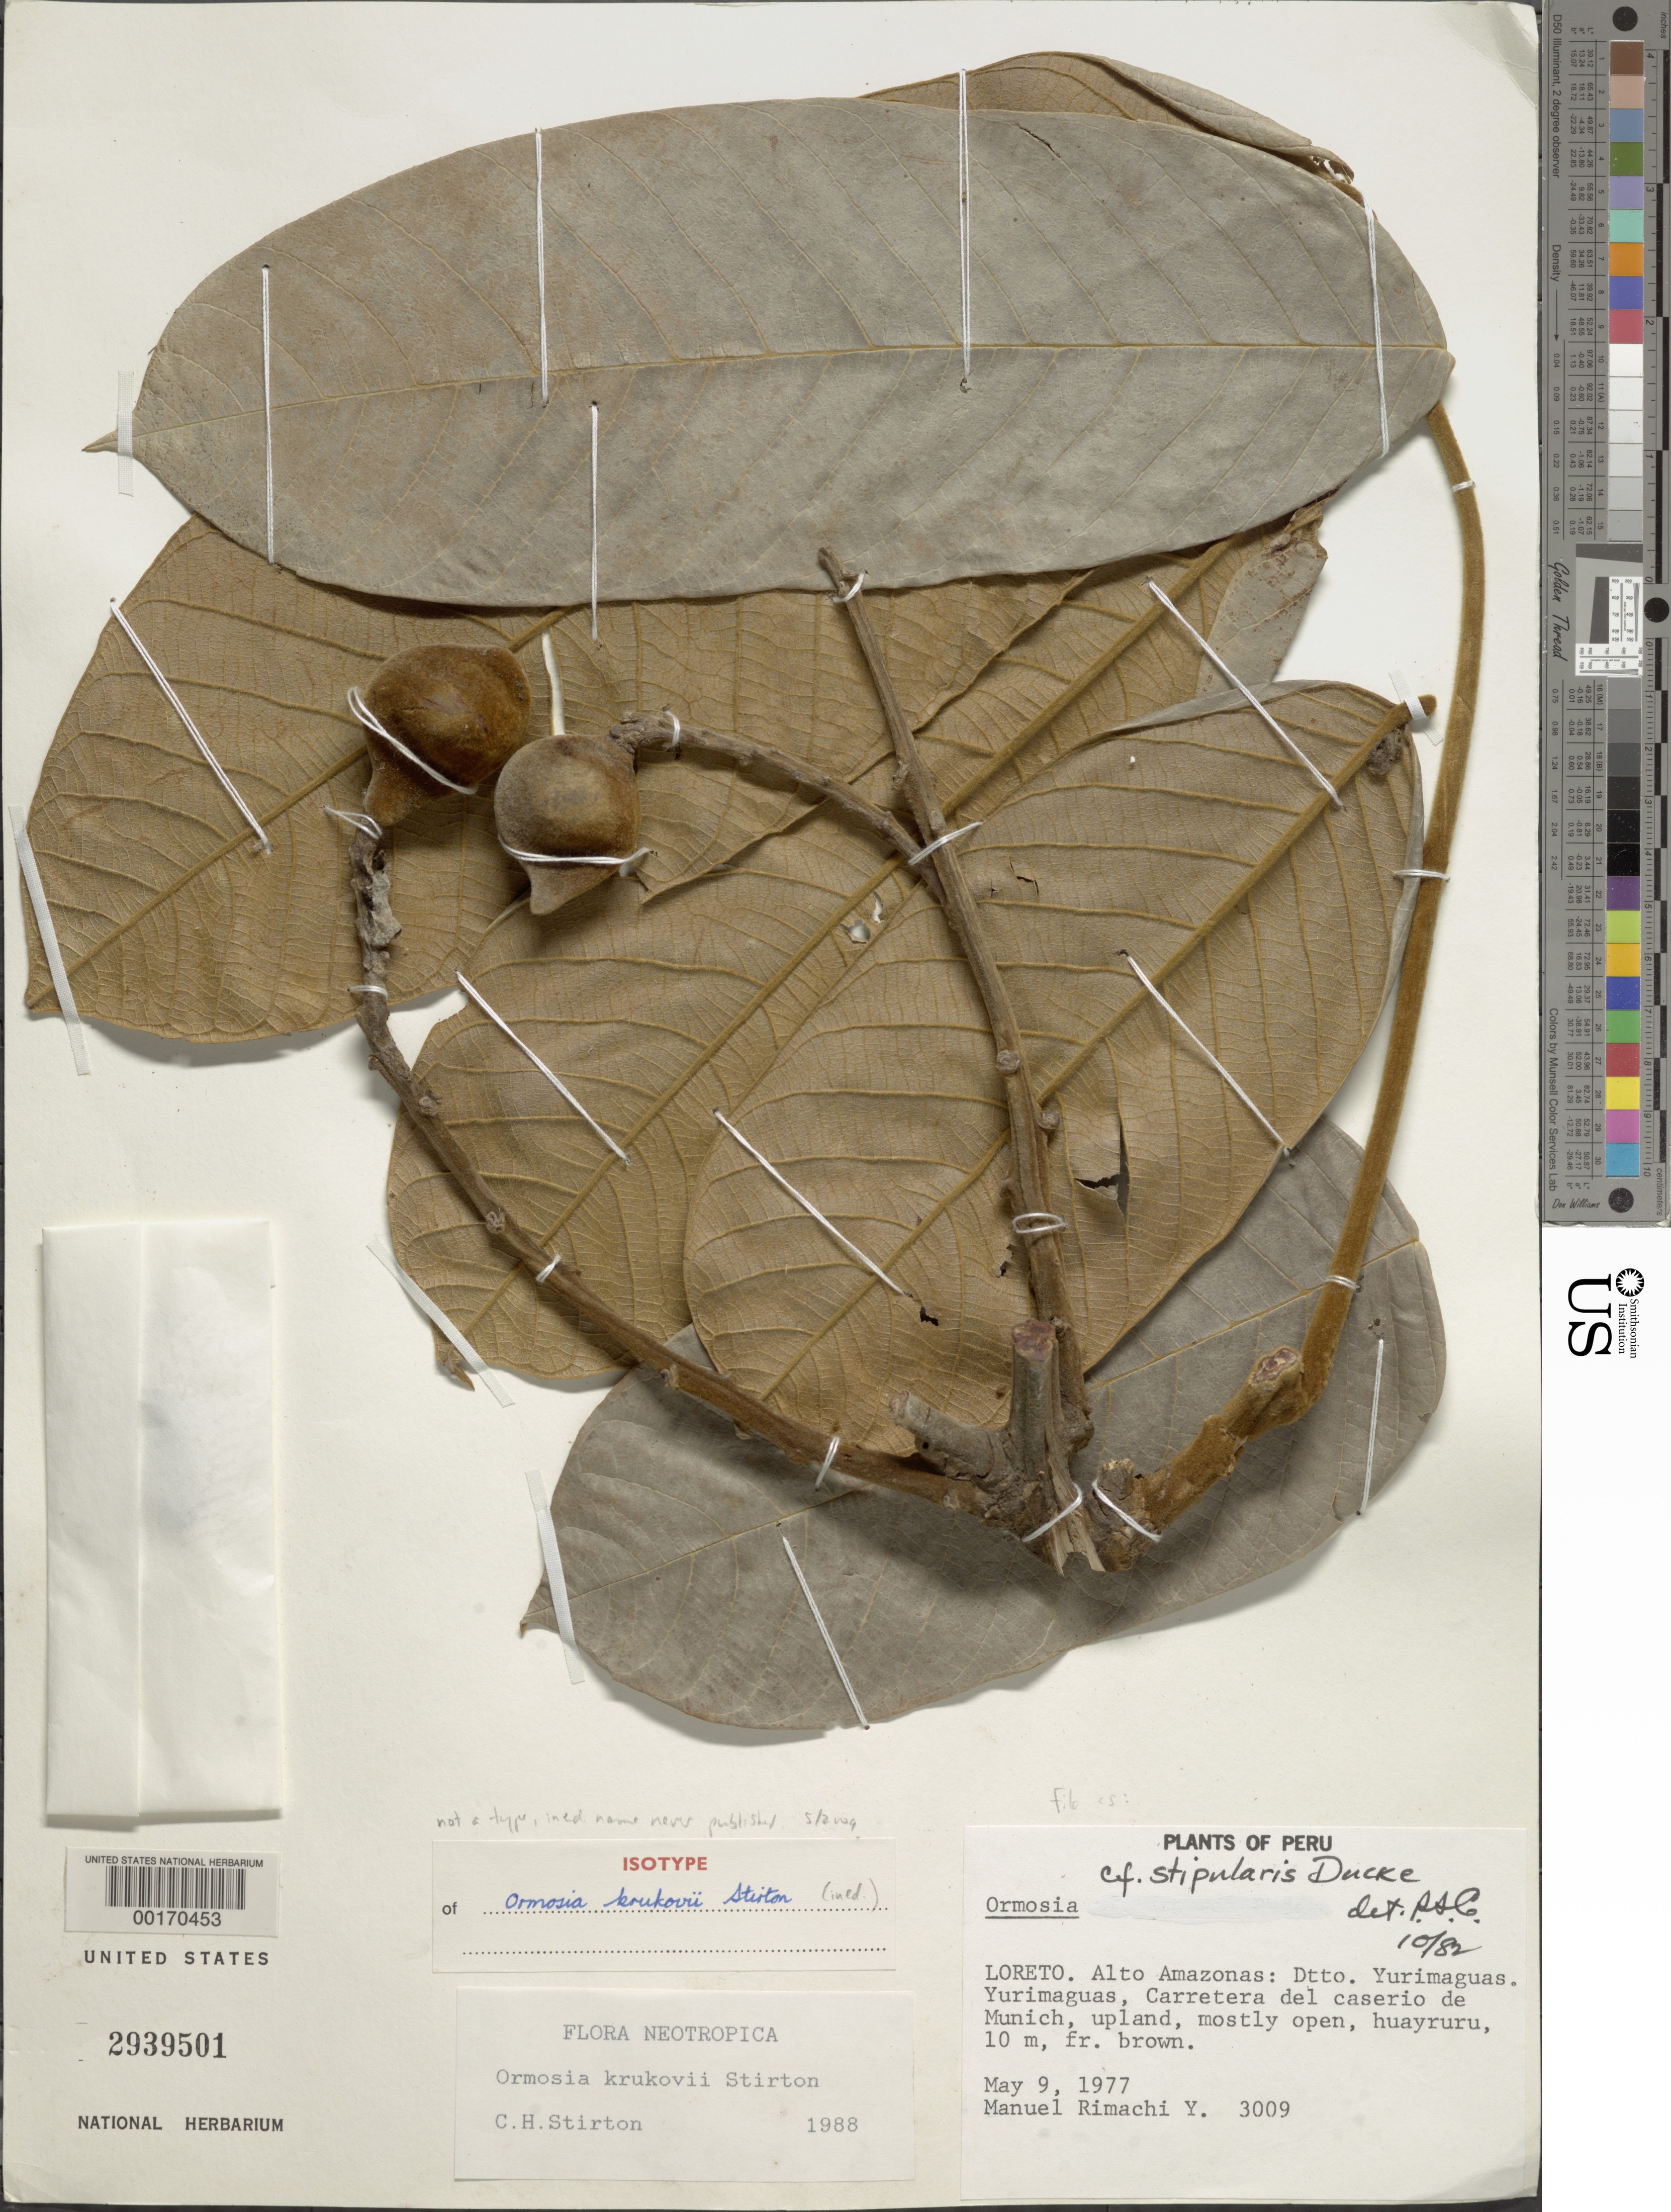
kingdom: Plantae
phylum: Tracheophyta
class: Magnoliopsida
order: Fabales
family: Fabaceae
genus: Ormosia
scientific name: Ormosia stipularis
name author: Ducke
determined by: Cowan, R. S.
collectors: M. Rimachi Y.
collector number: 3009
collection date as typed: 09 May 1977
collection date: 1977-05-09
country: Peru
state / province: Loreto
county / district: Alto Amazonas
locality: Yurimaguas, highway to Munich village.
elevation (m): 2700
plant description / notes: Specimen annotated by C.H. Stirton (1988) as isotype of Ormosia krukovii Stirton. Not a type, name never published.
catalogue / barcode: US 2939501